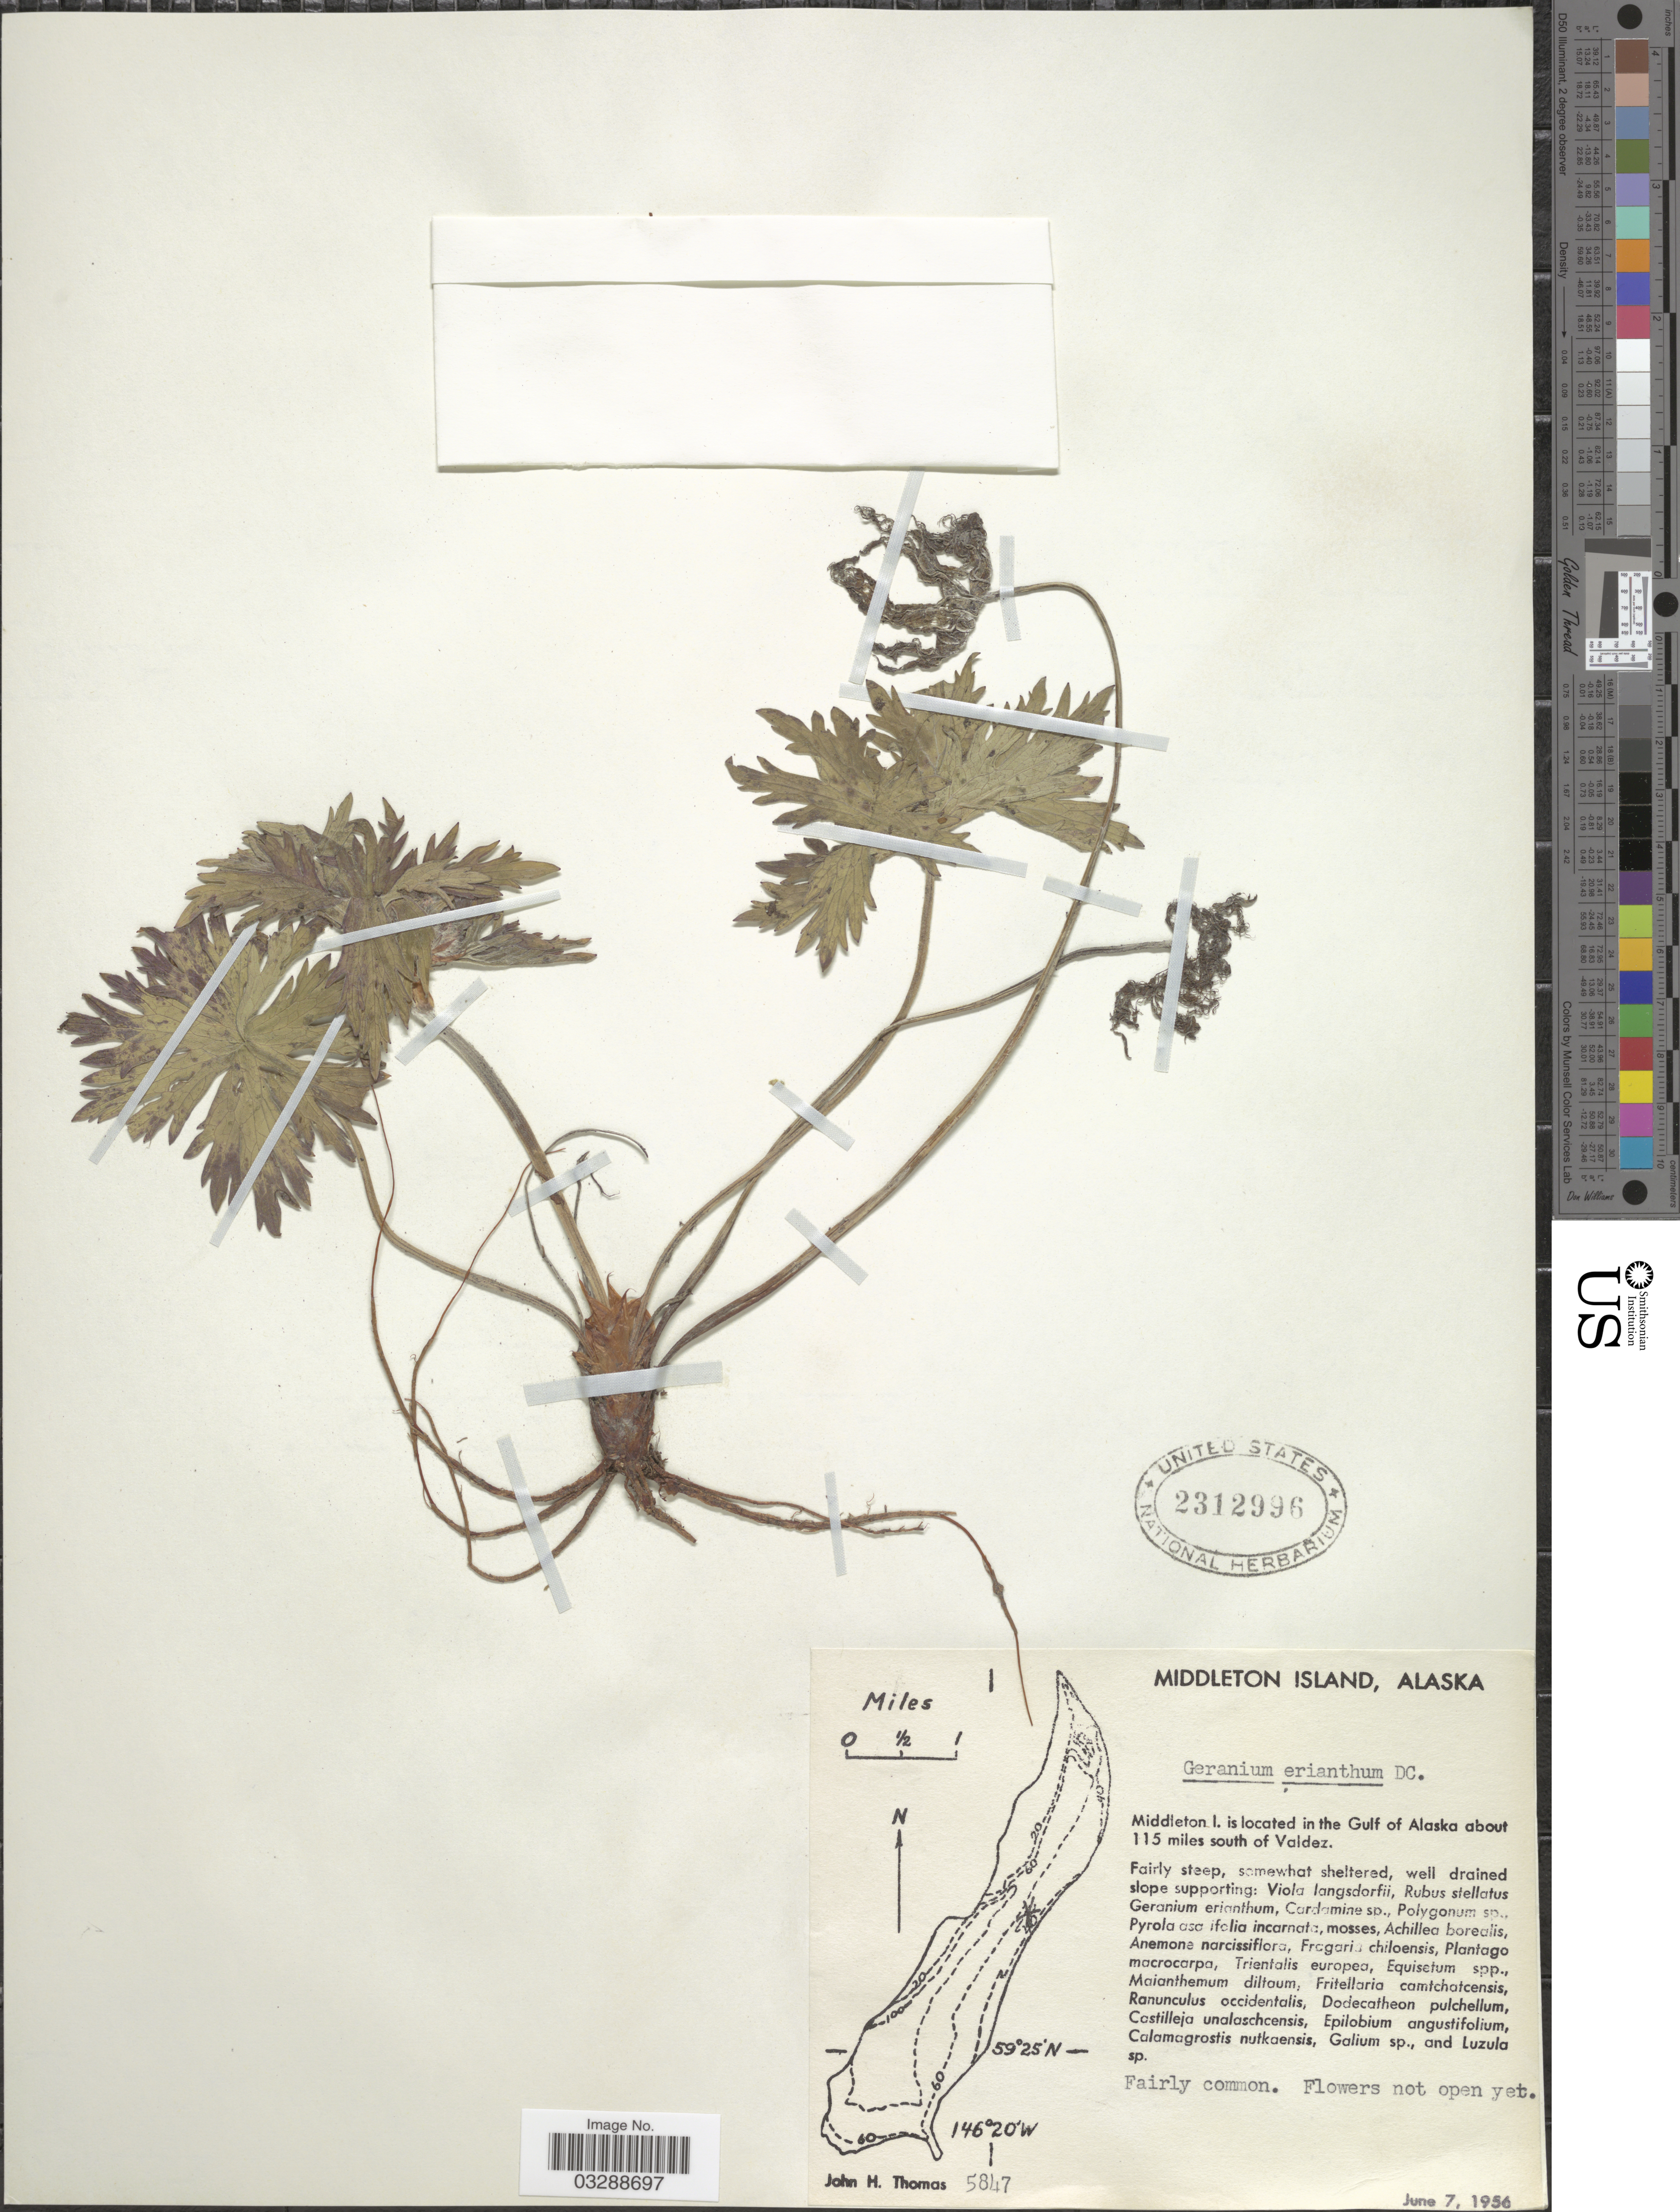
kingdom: Plantae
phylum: Tracheophyta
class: Magnoliopsida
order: Geraniales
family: Geraniaceae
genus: Geranium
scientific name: Geranium erianthum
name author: DC.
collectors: J. H. Thomas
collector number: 5847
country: United States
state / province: Alaska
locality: Middleton Island, is located in the Gulf of Alaska about 115 miles south of Valdez.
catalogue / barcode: US 2312996